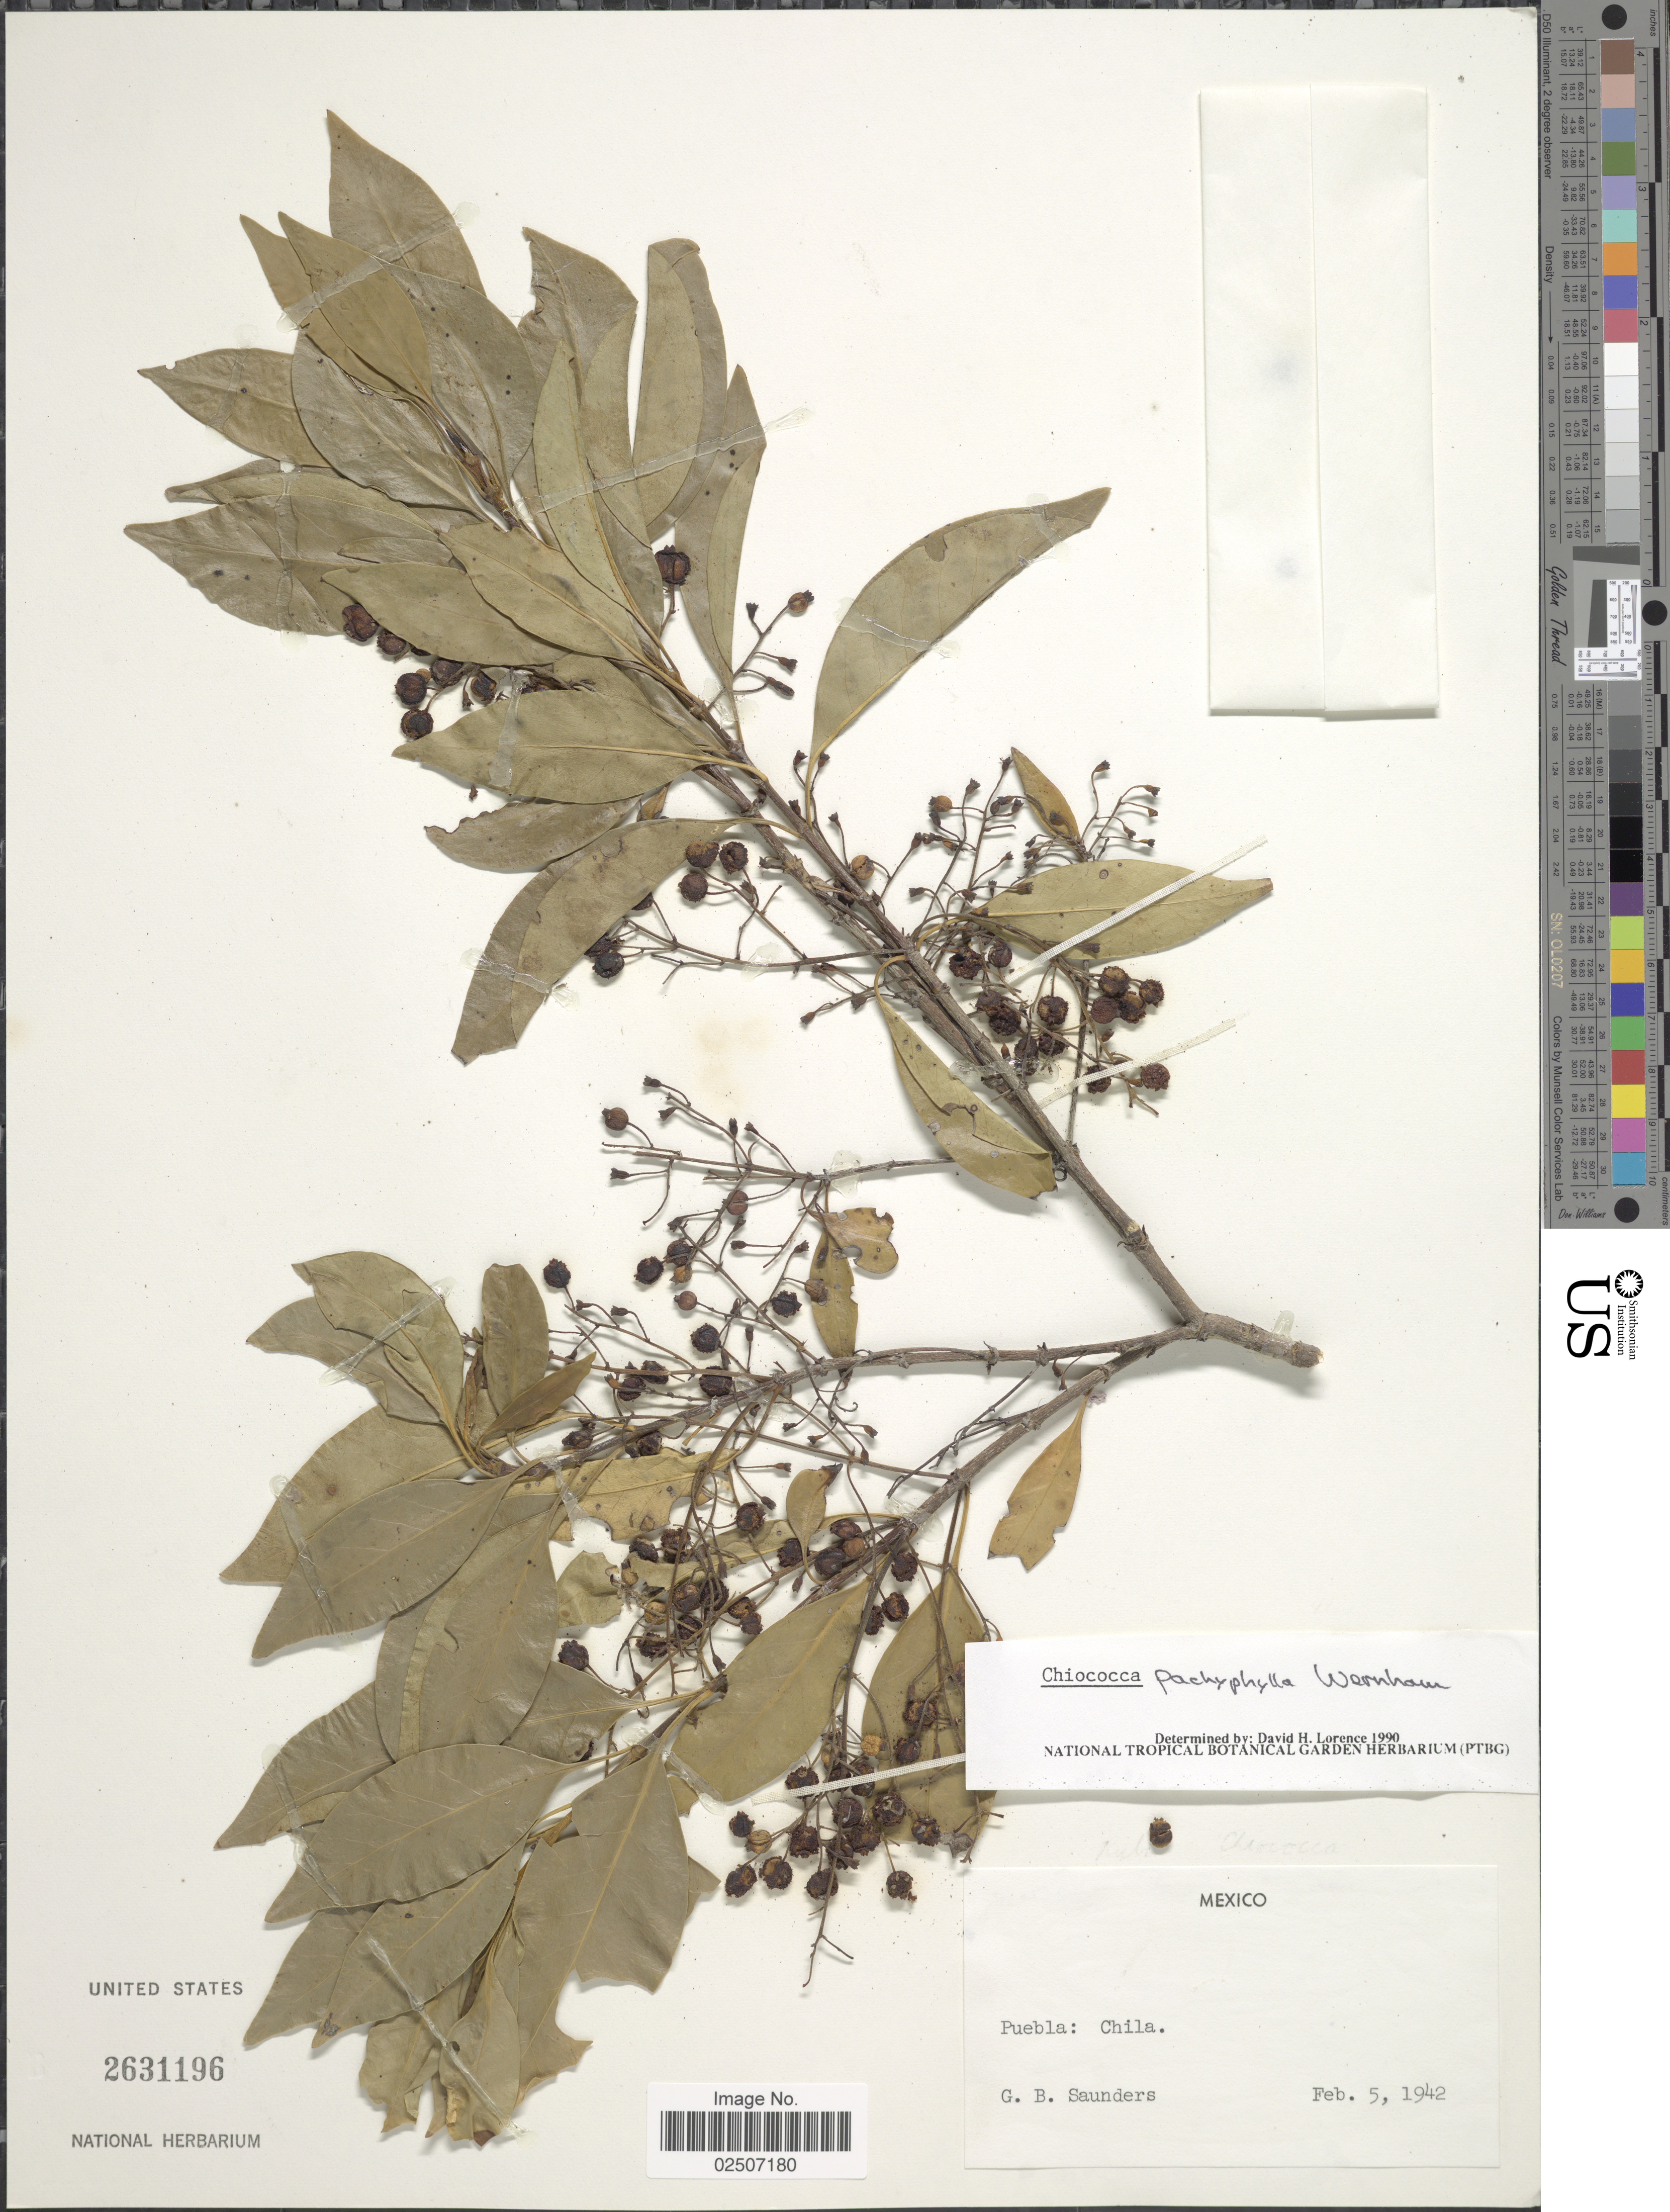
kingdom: Plantae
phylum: Tracheophyta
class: Magnoliopsida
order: Gentianales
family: Rubiaceae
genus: Chiococca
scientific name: Chiococca pachyphylla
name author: Wernham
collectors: G. B. Saunders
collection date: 1942-02-05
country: Mexico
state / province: Puebla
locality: Chila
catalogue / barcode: US 2631196